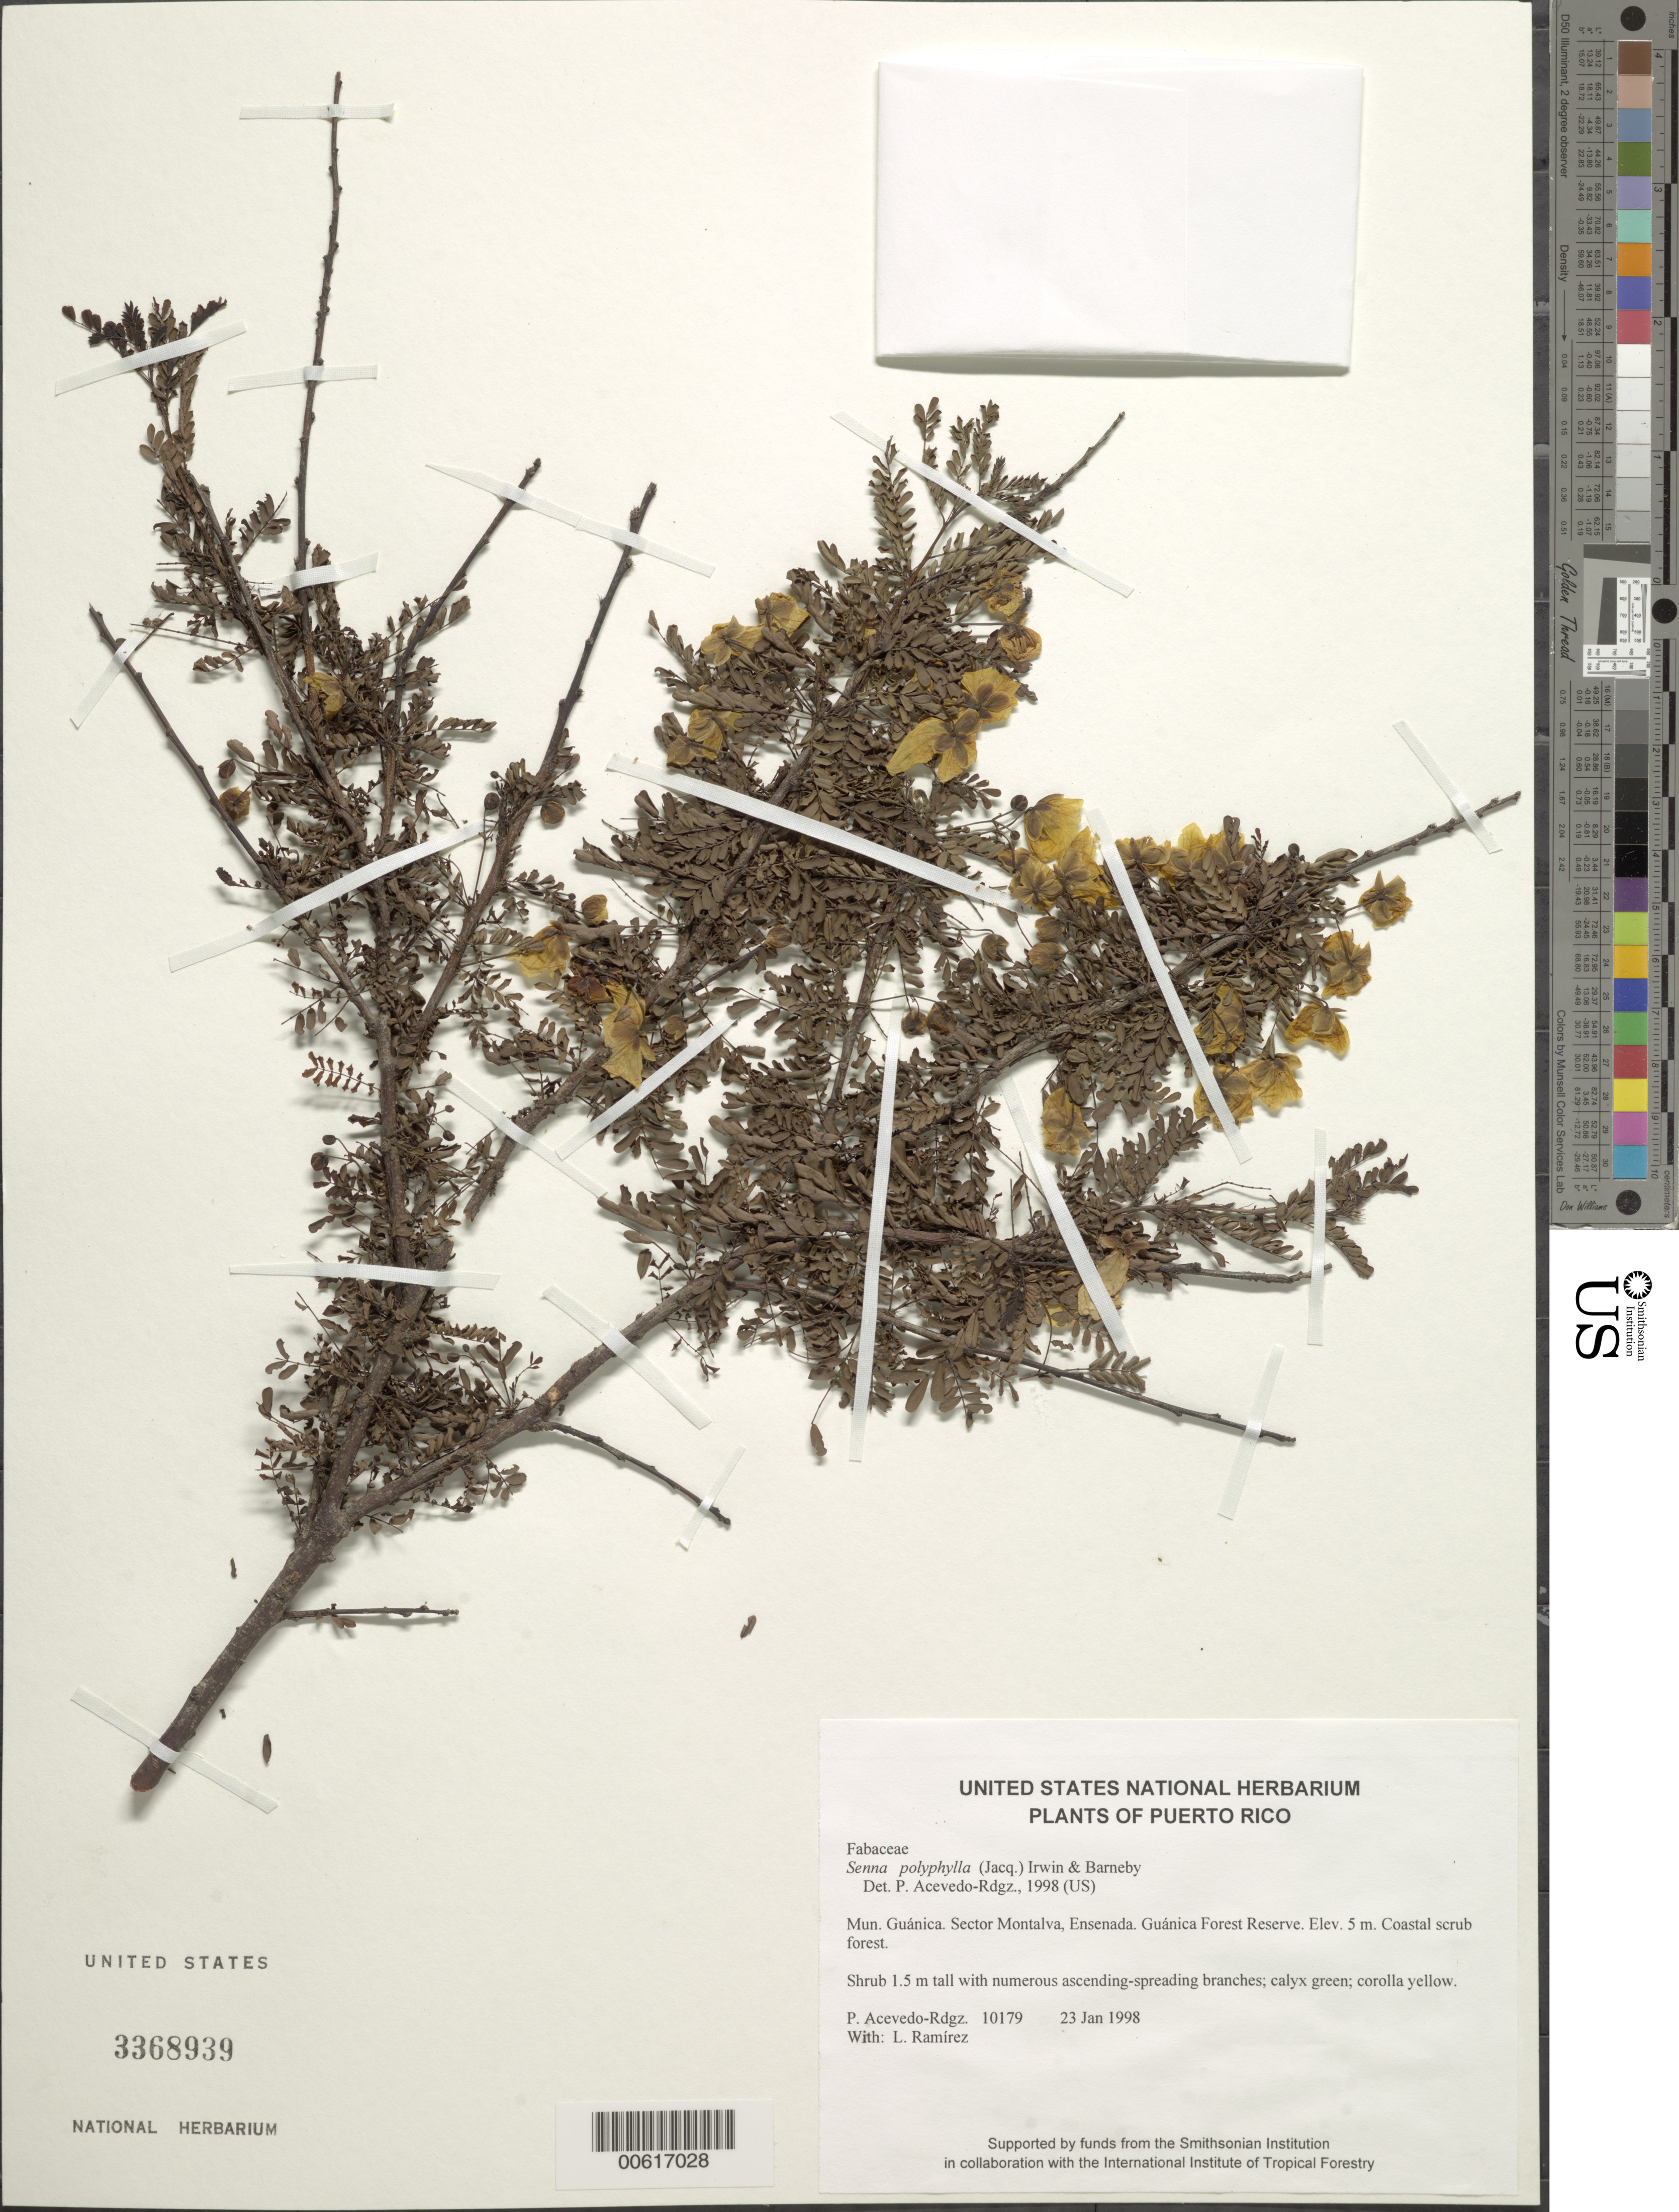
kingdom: Plantae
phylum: Tracheophyta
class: Magnoliopsida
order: Fabales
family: Fabaceae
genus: Senna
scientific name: Senna polyphylla var. polyphylla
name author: (Jacq.) H.S. Irwin & Barneby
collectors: P. Acevedo-Rodr. & L. Ramirez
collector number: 10179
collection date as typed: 23 Jan 1998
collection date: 1998-01-23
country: Puerto Rico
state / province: Guánica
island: Puerto Rico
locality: Guánica; Sector Montalva, Ensenada. Guánica Forest Reserve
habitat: Coastal scrub forest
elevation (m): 5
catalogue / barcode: US 3368939